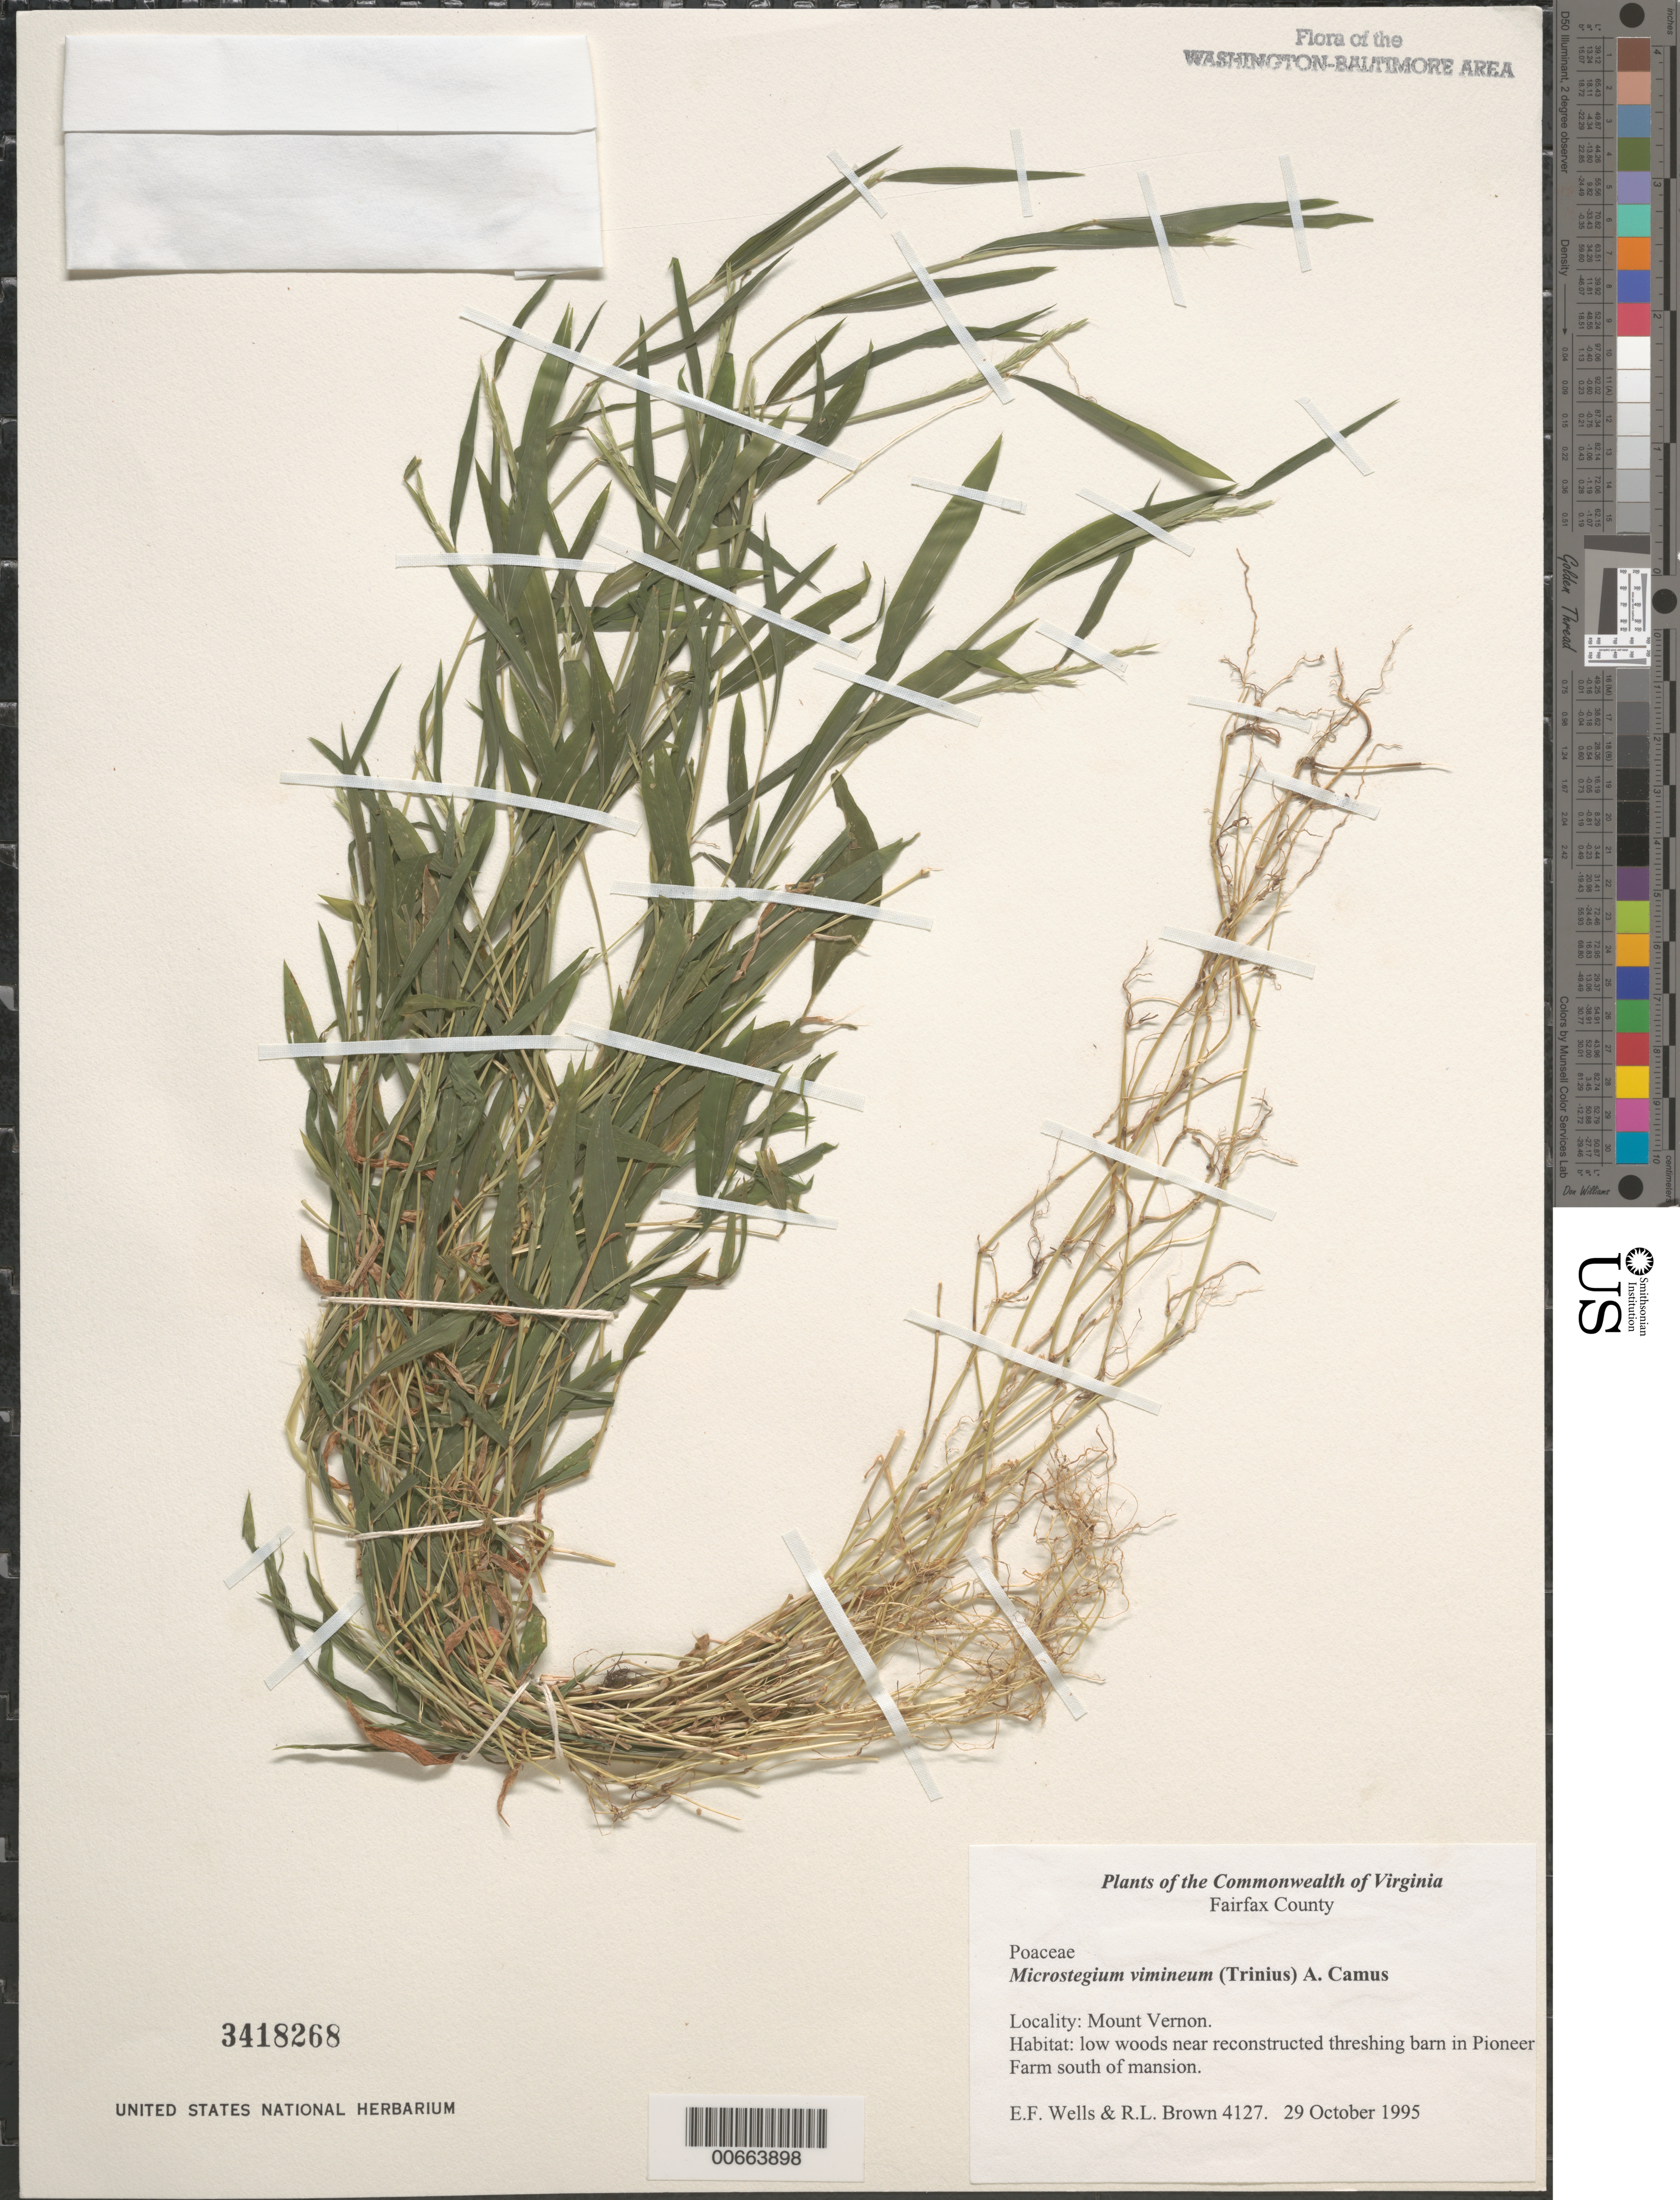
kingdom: Plantae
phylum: Tracheophyta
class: Liliopsida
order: Poales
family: Poaceae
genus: Microstegium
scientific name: Microstegium vimineum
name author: (Trin.) A. Camus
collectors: E. F. Wells & R. L. Brown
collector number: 4127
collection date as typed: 29 Oct 1995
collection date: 1995-10-29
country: United States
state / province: Virginia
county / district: Fairfax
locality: Mount Vernon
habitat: low woods near reconstructid threshing barn in Pioneer Farm southwest of mansion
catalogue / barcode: US 3418268